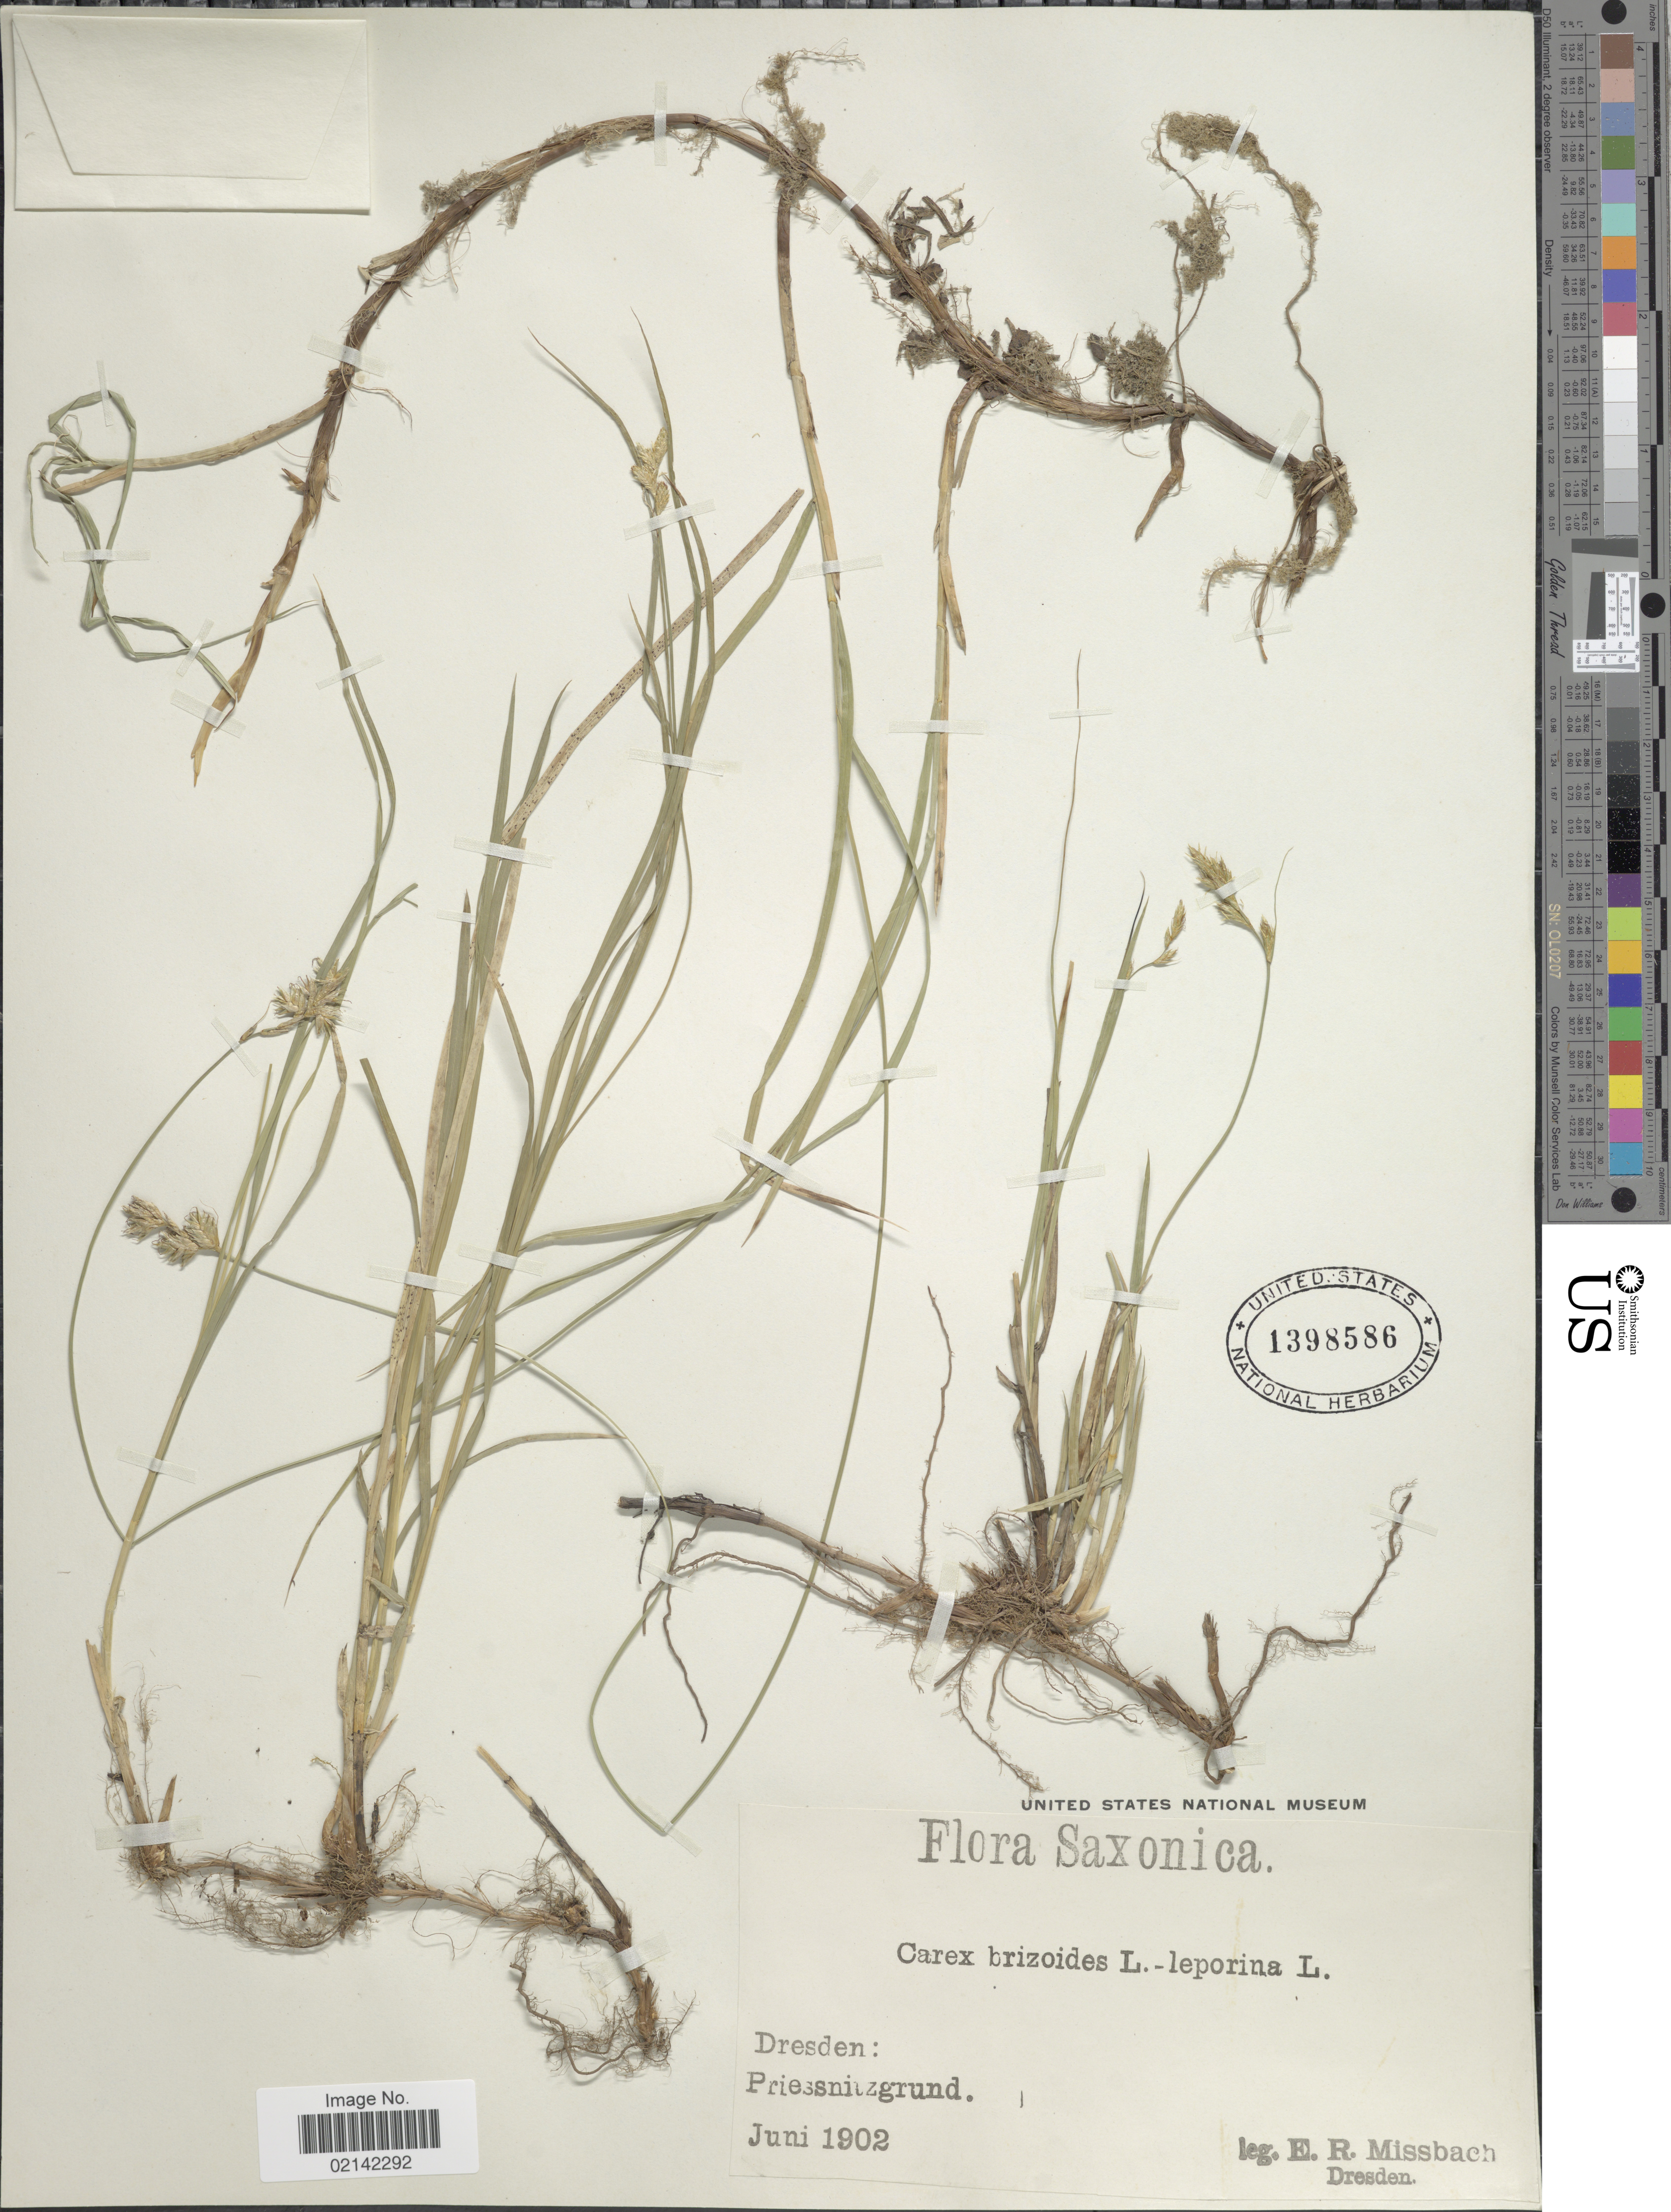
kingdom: Plantae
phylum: Tracheophyta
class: Liliopsida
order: Poales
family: Cyperaceae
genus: Carex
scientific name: Carex brizoides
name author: L.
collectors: E. Missbach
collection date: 1902-06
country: Germany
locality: Saxonica. Dresden: Priessnizgrund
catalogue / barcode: US 1398586